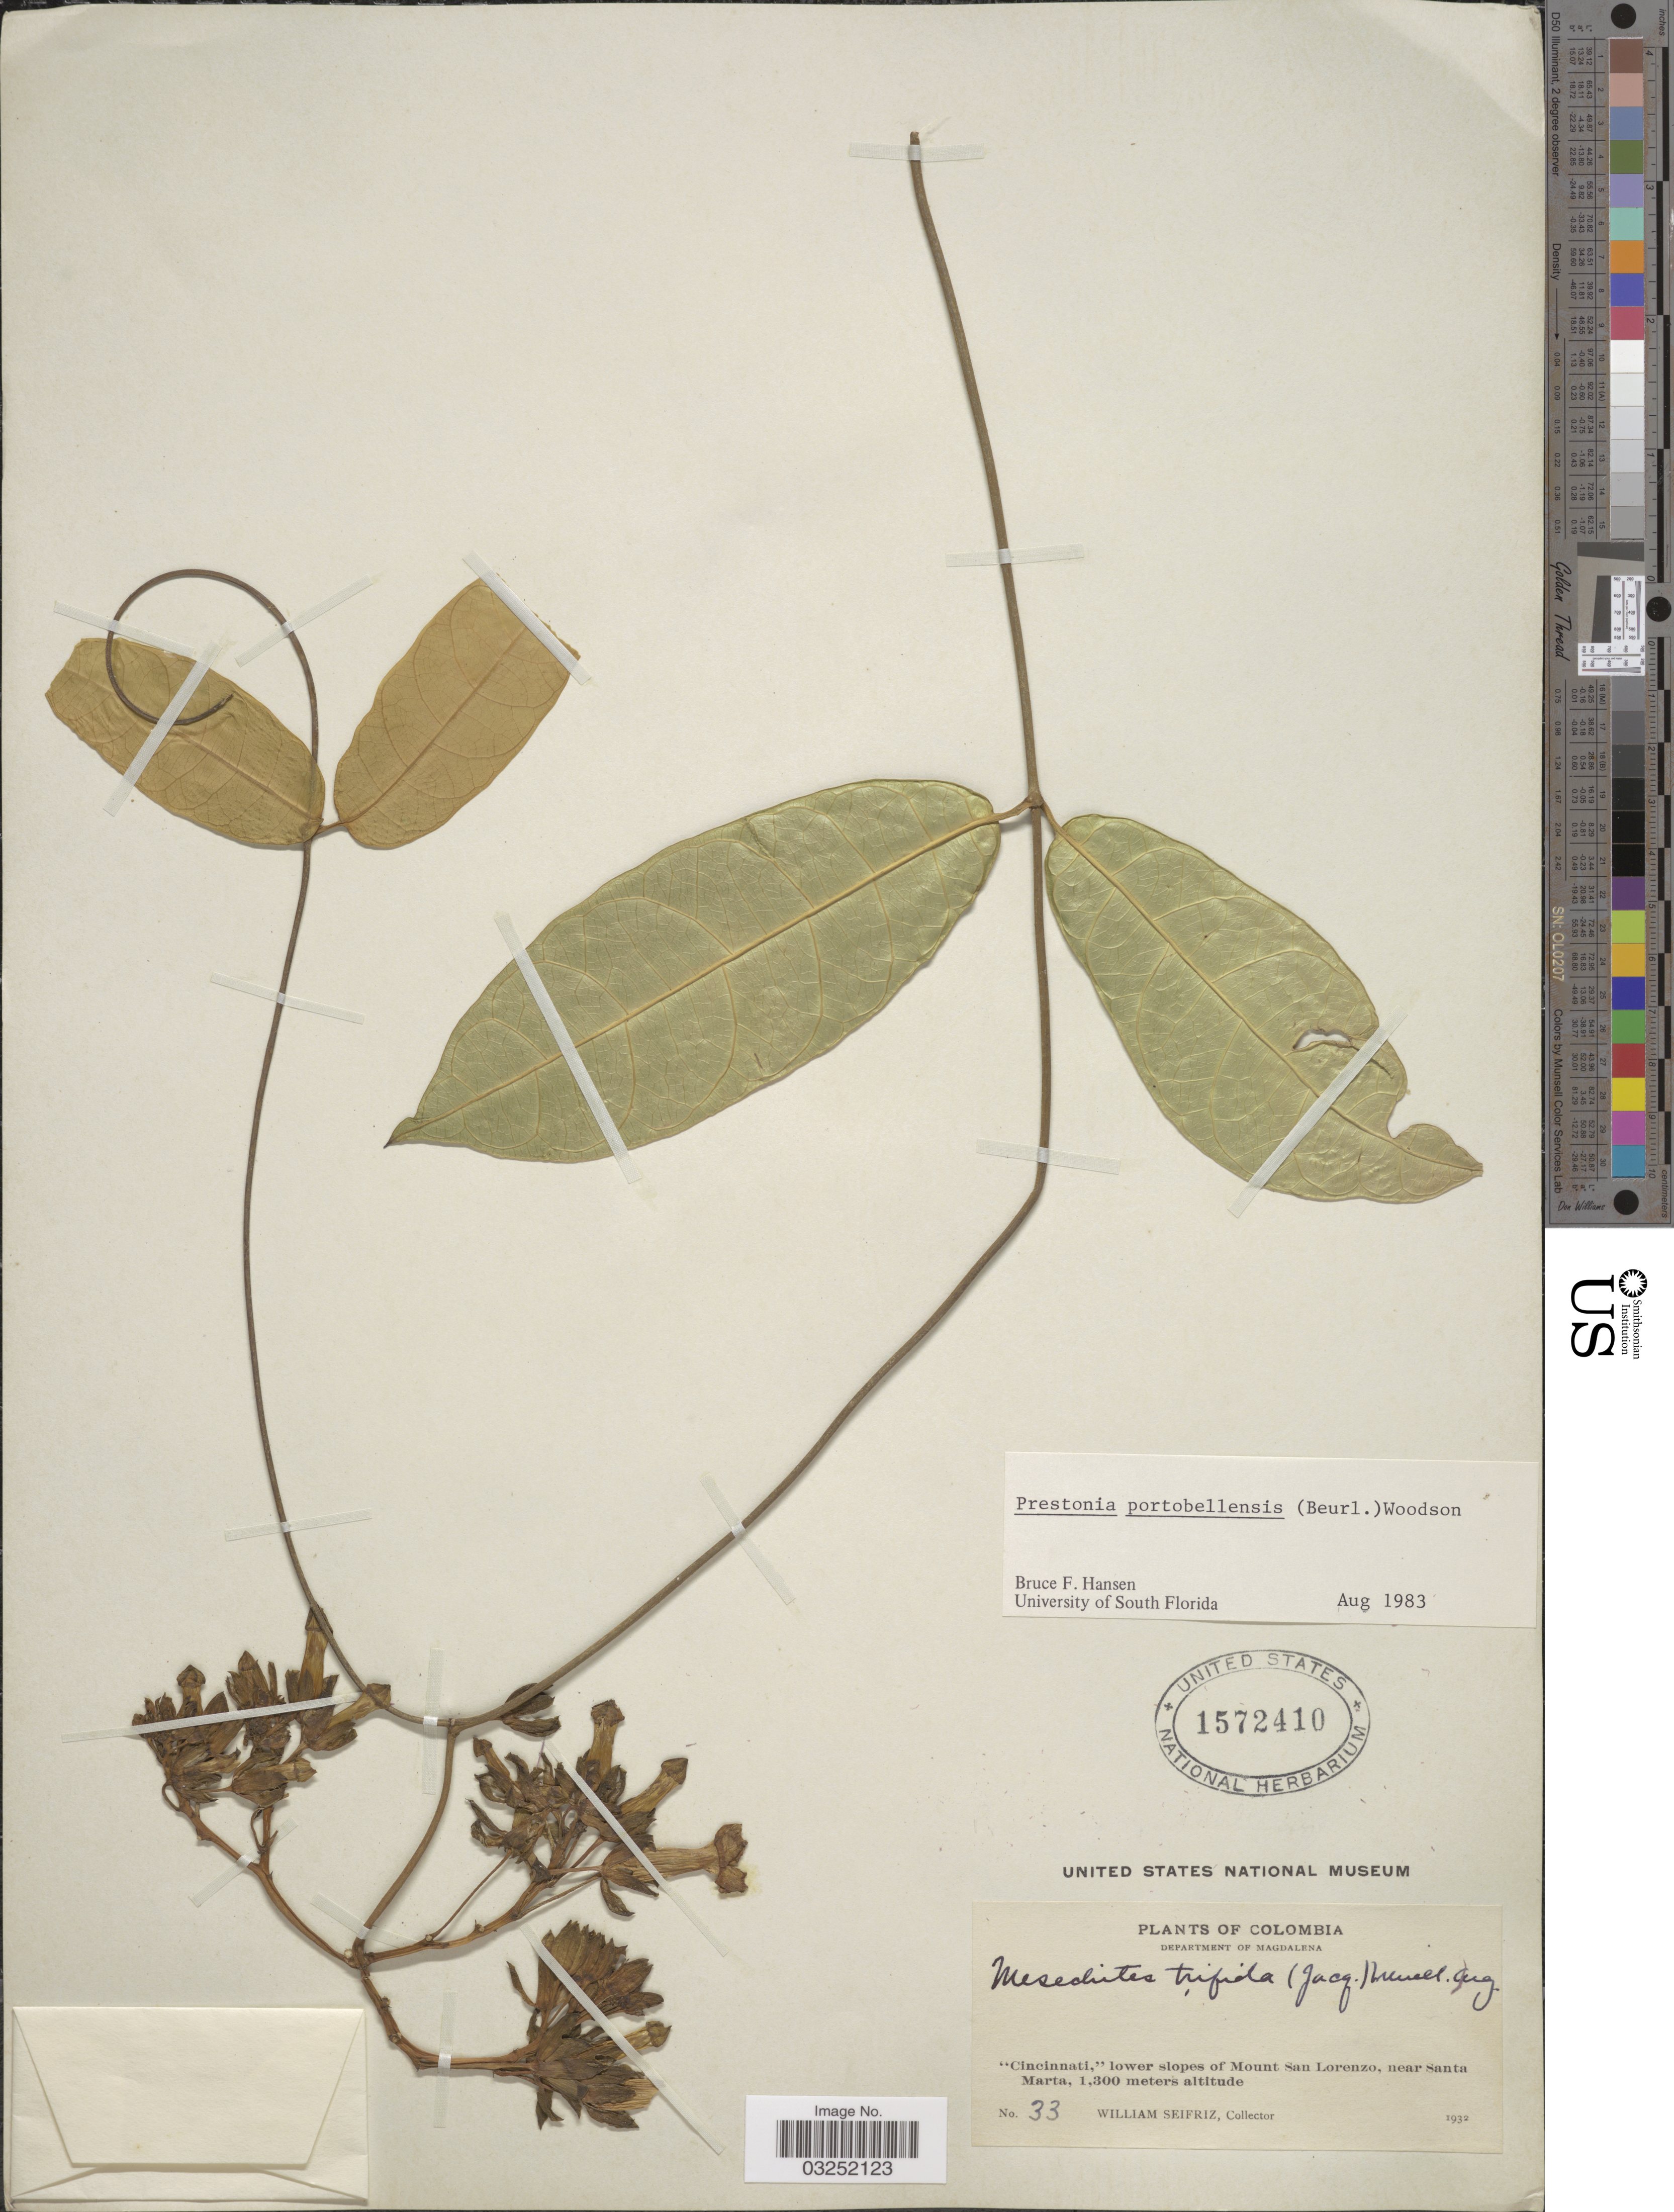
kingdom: Plantae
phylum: Tracheophyta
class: Magnoliopsida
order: Gentianales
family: Apocynaceae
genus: Prestonia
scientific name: Prestonia portobellensis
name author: (Beurl.) Woodson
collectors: W. Seifriz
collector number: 33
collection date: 1932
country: Colombia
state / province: Magdalena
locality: Department of Magdalena, "Cincinnati", lower slopes of Mount San Lorenzo, near Santa Marta.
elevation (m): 1300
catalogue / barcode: US 1572410